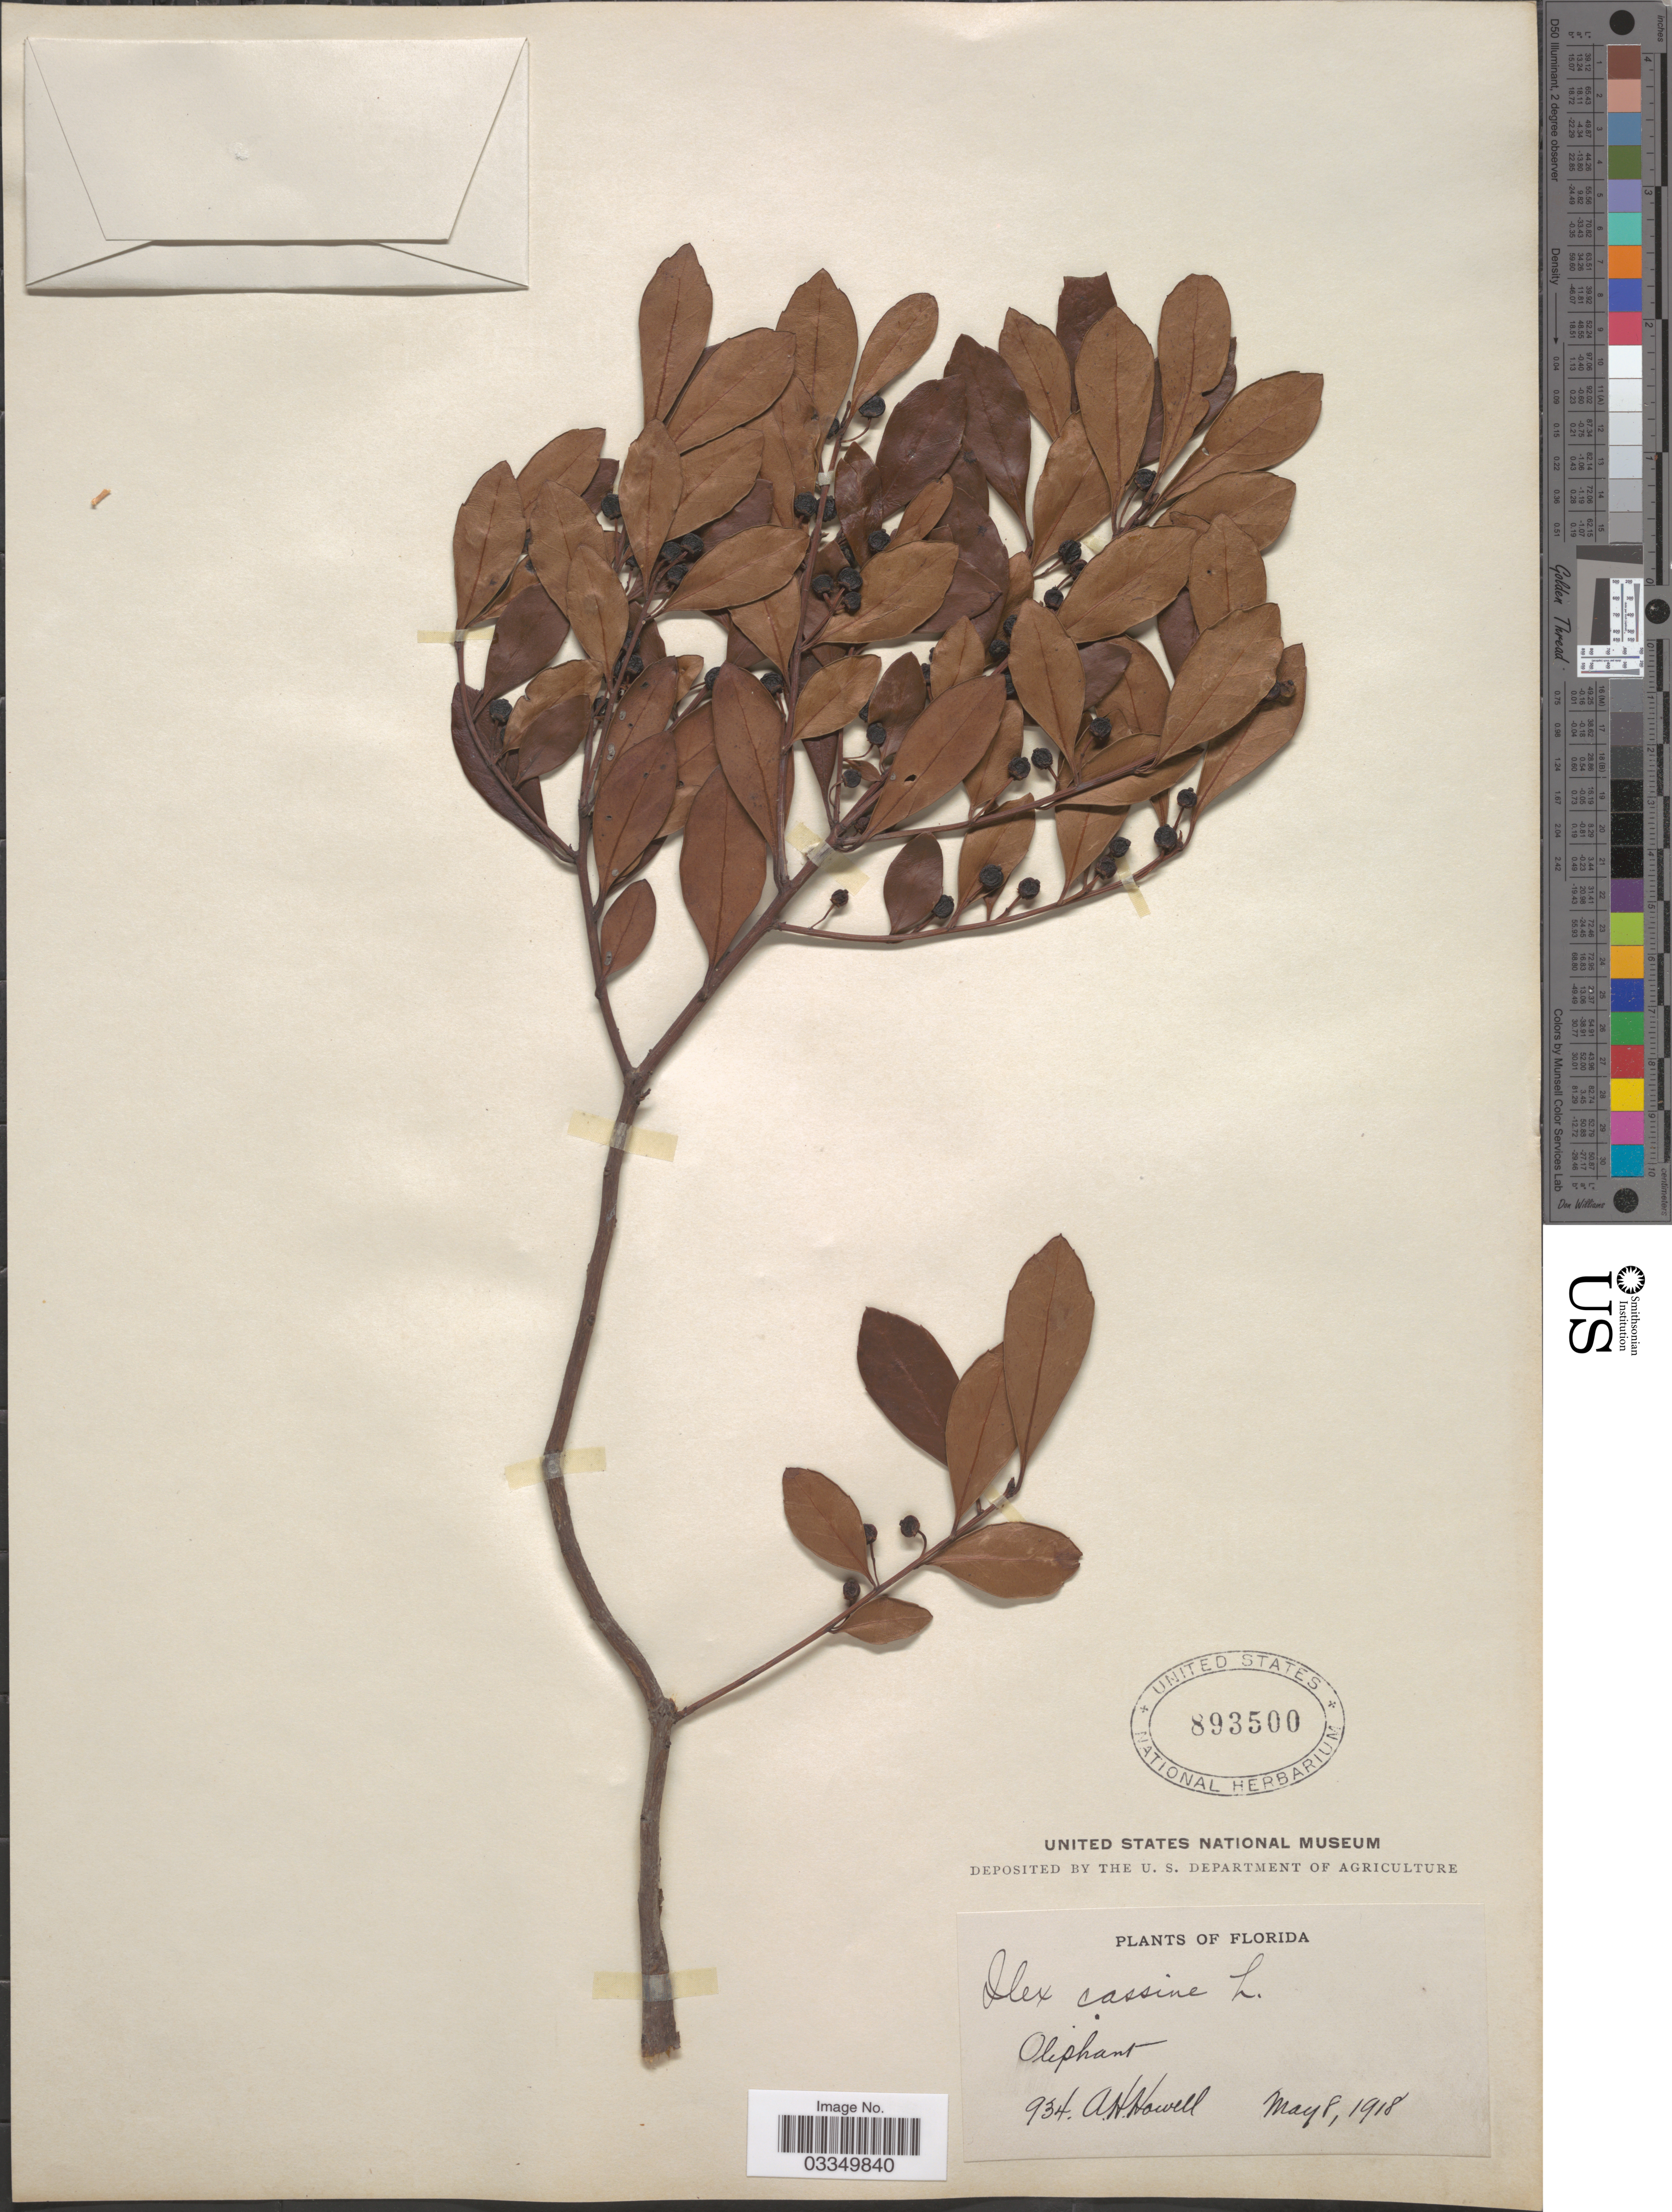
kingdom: Plantae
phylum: Tracheophyta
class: Magnoliopsida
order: Aquifoliales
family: Aquifoliaceae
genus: Ilex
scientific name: Ilex glabra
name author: (L.) A. Gray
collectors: A. Howell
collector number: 934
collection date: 1918-05-08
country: United States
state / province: Florida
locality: Oliphant.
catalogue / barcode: US 893500